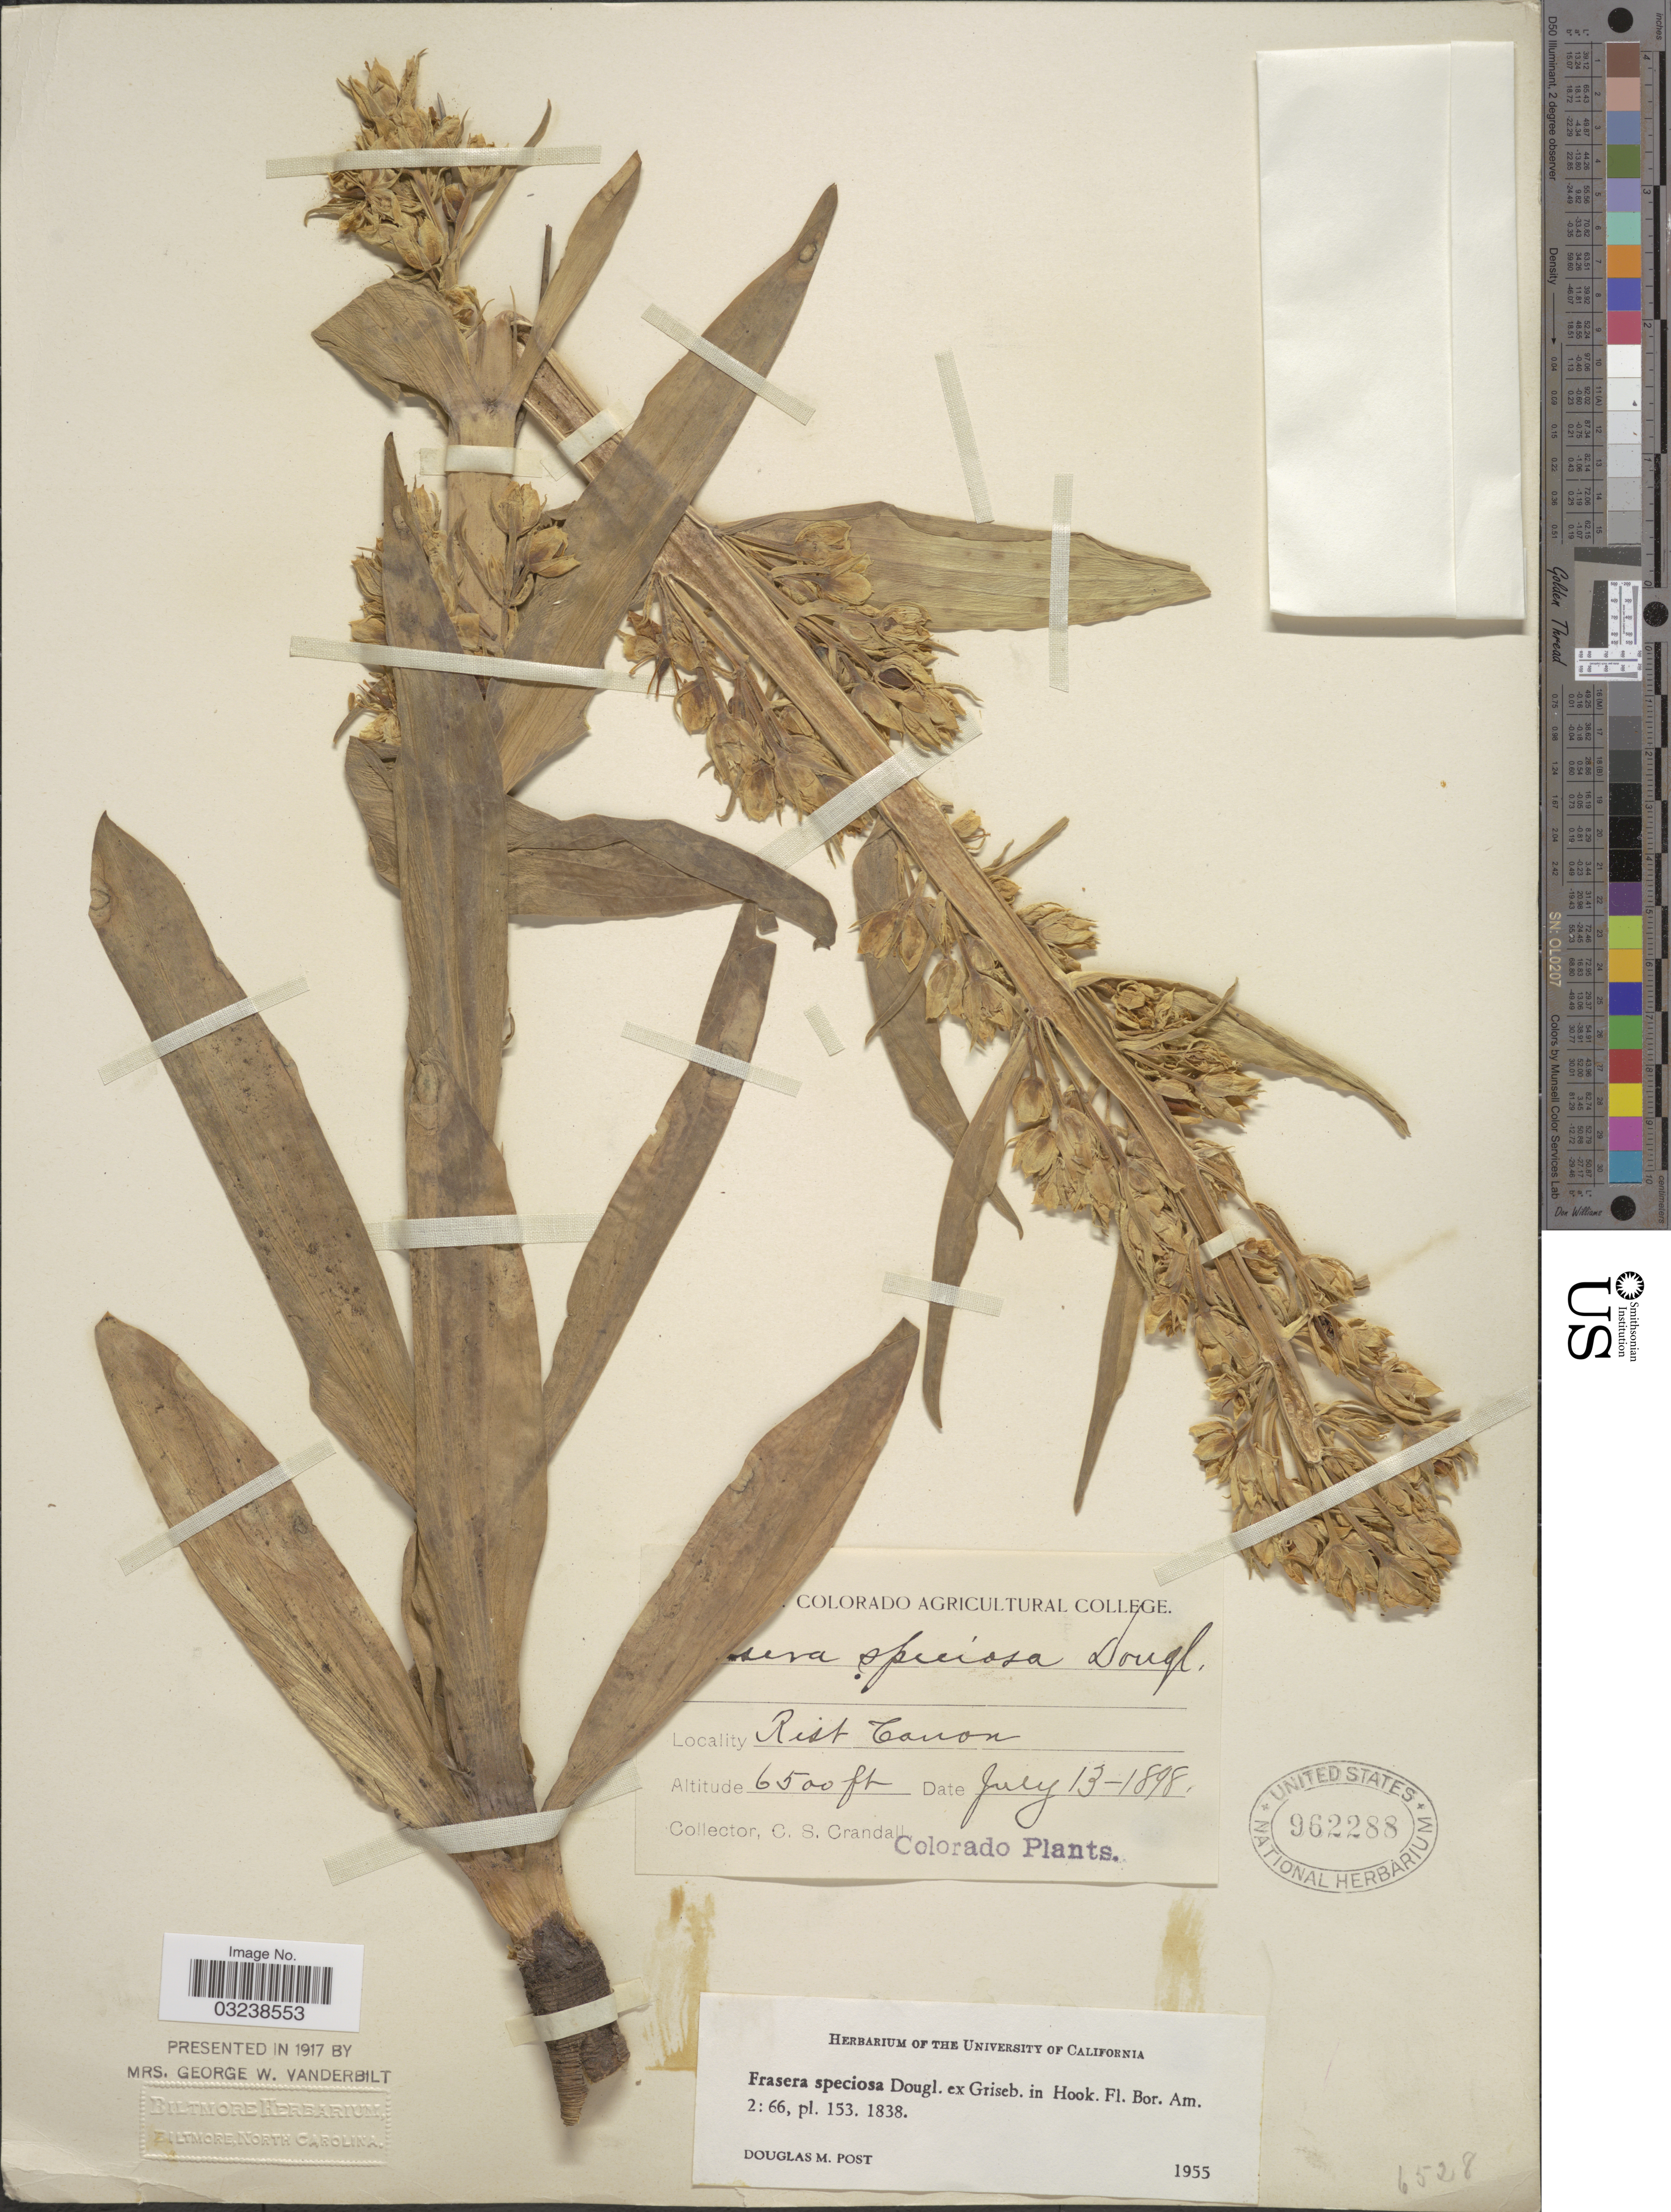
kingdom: Plantae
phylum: Tracheophyta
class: Magnoliopsida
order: Gentianales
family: Gentianaceae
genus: Swertia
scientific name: Swertia radiata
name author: (Kellogg) Kuntze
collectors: C. Crandall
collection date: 1898-07-13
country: United States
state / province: Colorado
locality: Rist Canon.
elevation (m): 1981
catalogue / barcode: US 962288